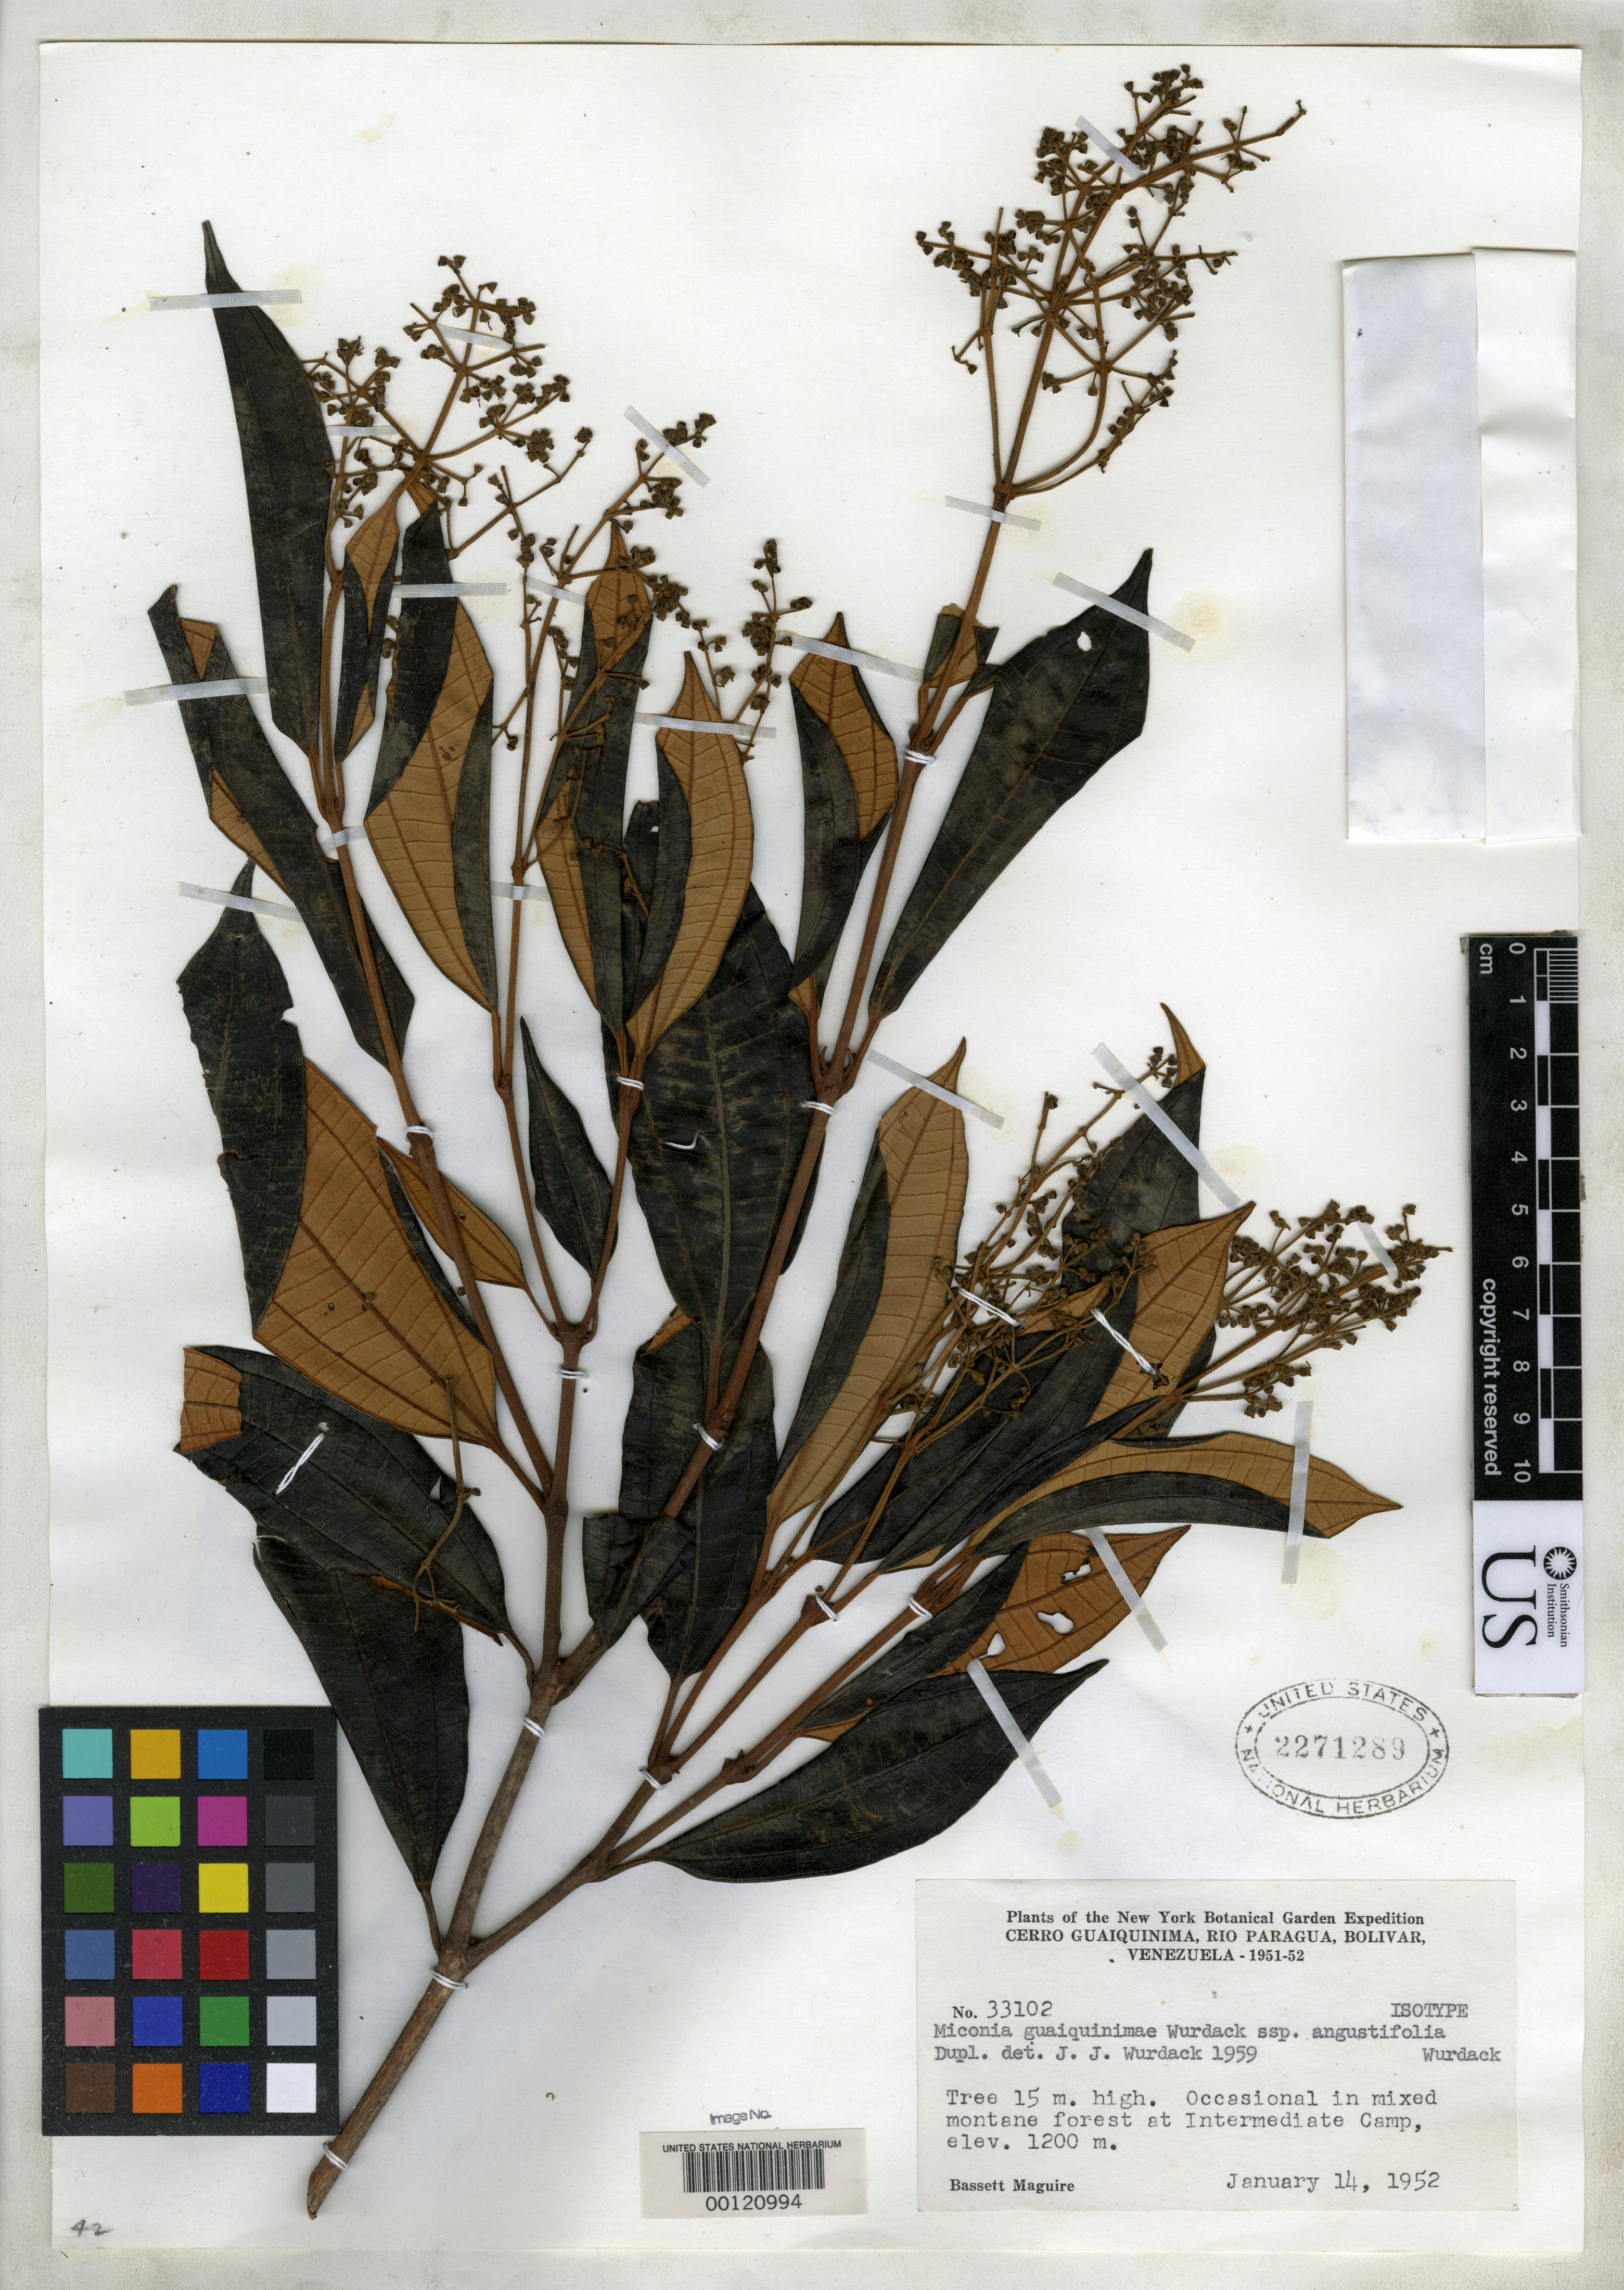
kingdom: Plantae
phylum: Tracheophyta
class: Magnoliopsida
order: Myrtales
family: Melastomataceae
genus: Miconia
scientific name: Miconia guaiquinimae subsp. angustifolia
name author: Wurdack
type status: Isotype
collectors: B. Maguire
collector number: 33102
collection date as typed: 14 Jan 1952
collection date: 1952-01-14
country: Venezuela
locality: Cerro Guaiquinima.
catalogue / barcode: US 2271289